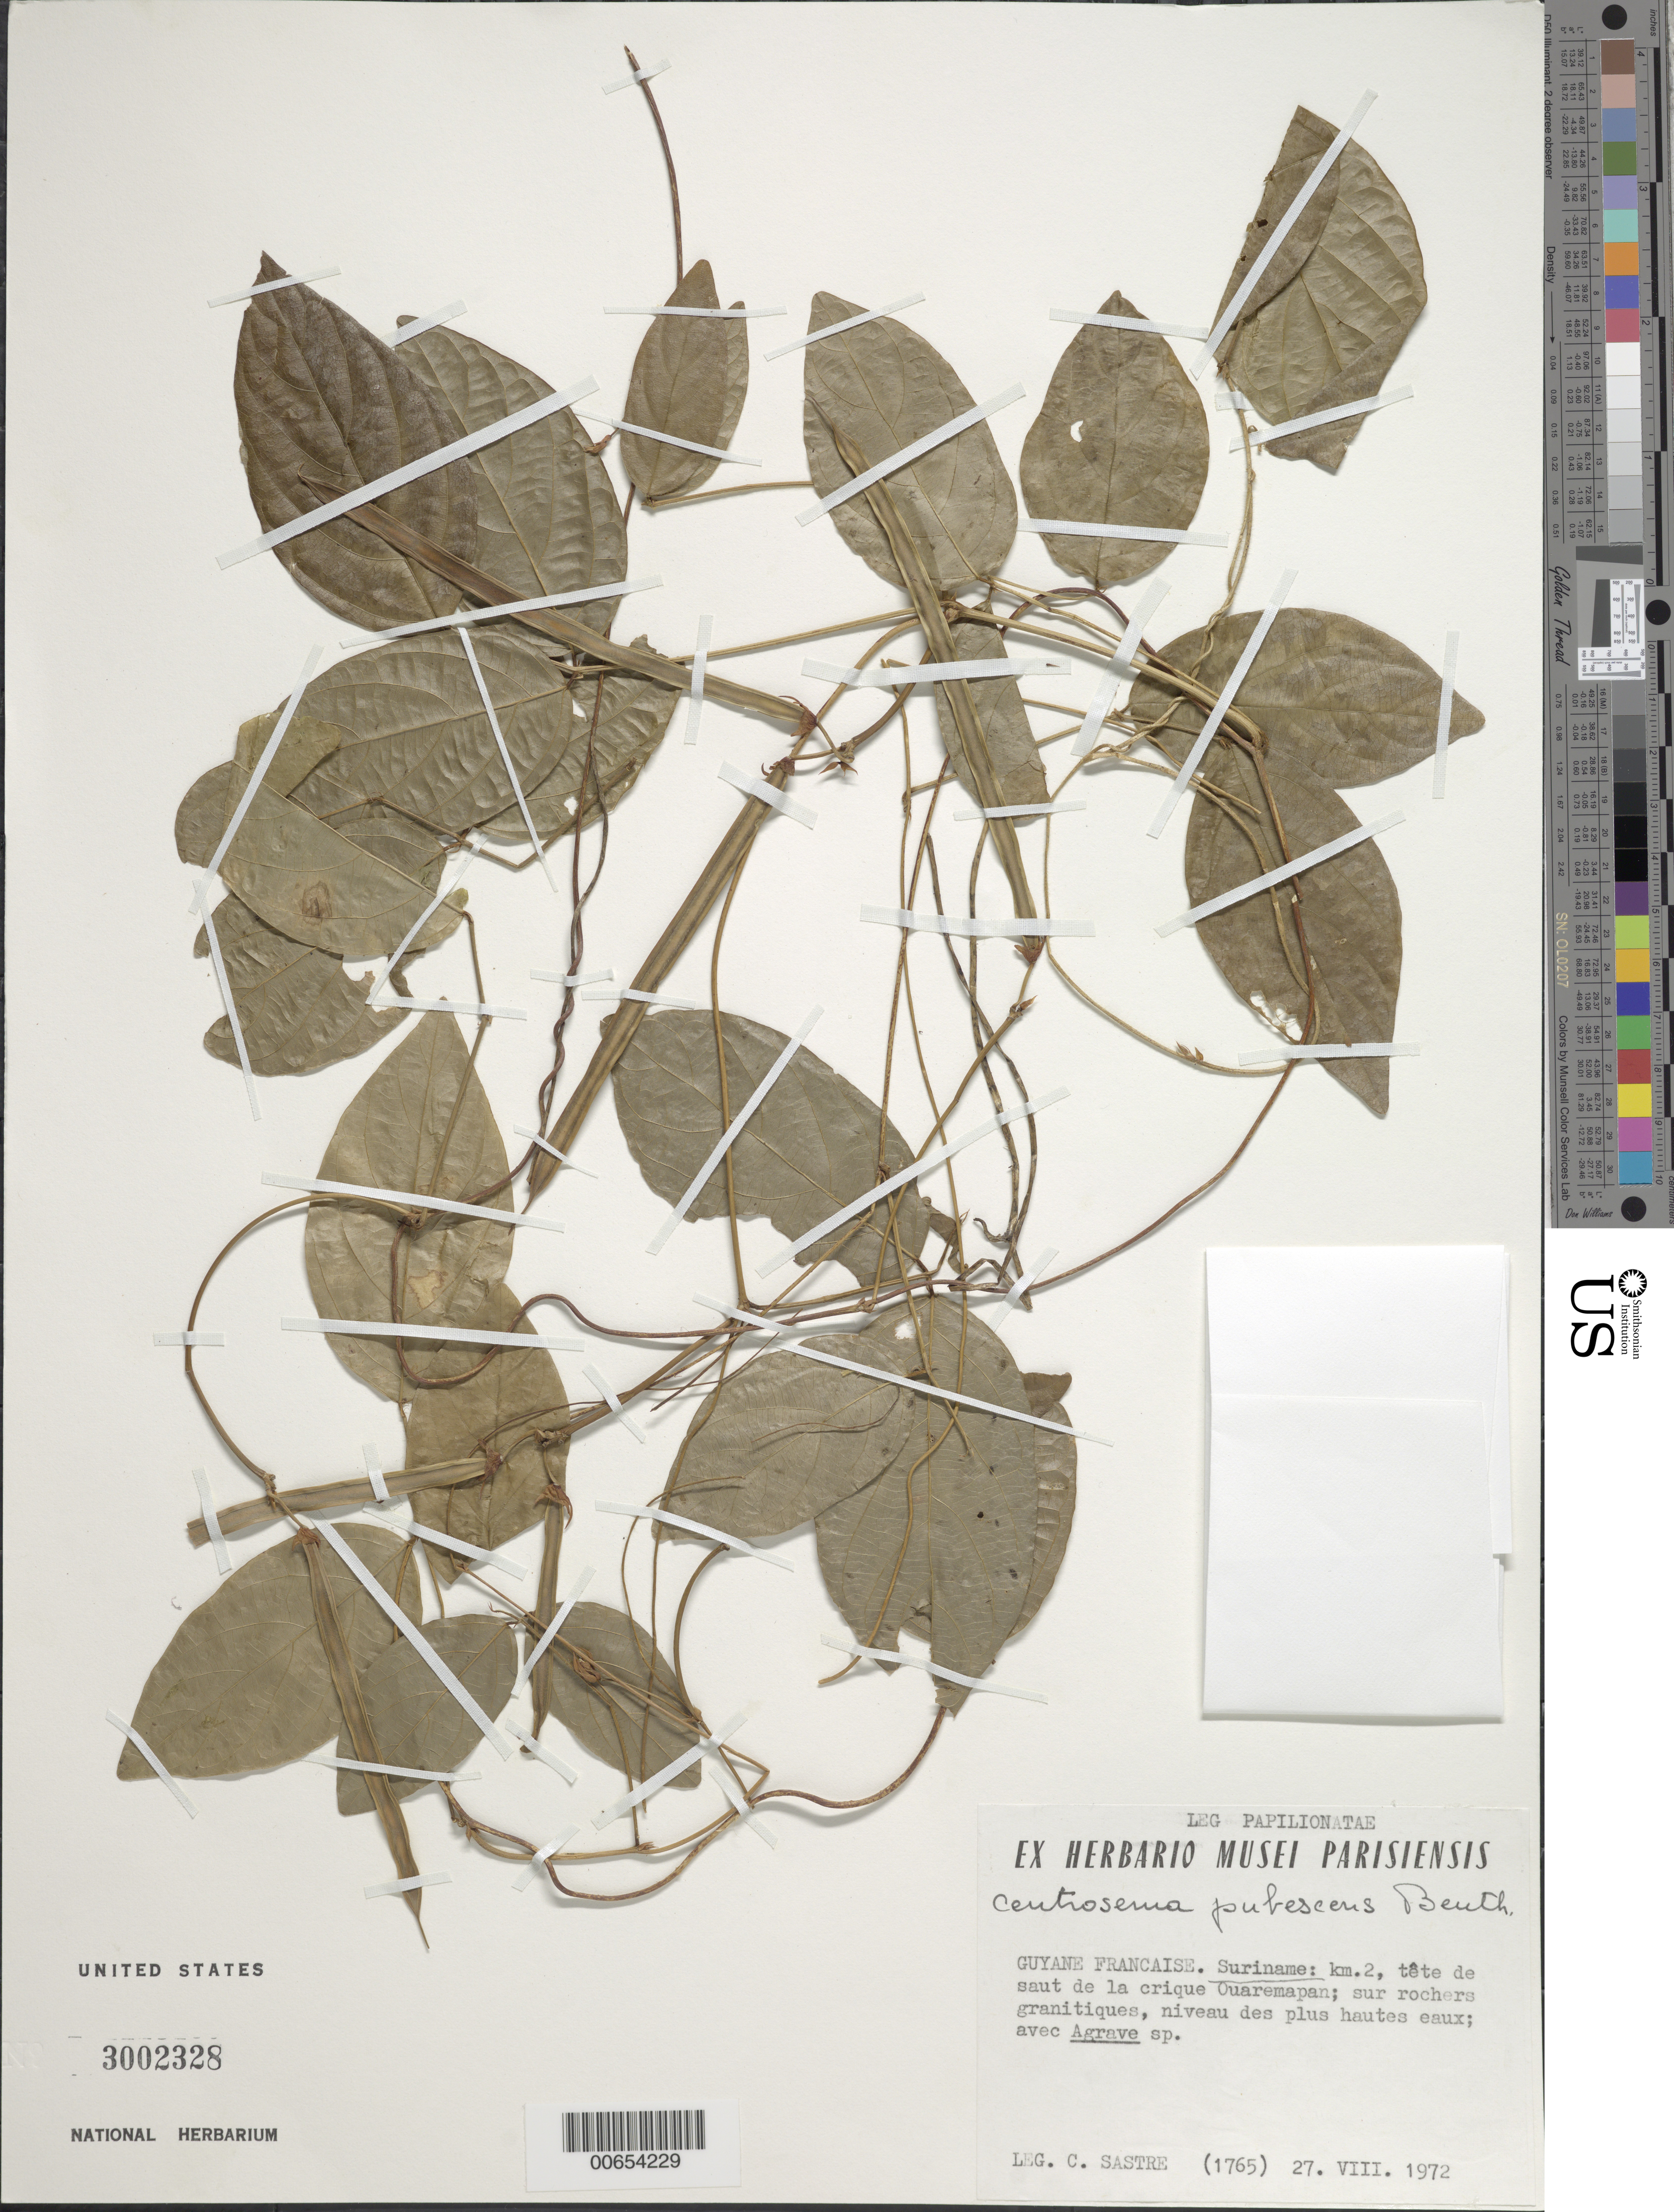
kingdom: Plantae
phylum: Tracheophyta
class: Magnoliopsida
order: Fabales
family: Fabaceae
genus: Centrosema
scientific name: Centrosema pubescens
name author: Benth.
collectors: C. H. L. Sastre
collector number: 1765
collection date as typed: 27-Aug-72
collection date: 1972-08-27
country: Suriname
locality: Crique Ouarémapan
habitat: On granitic rocks, high water level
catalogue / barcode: US 3002328